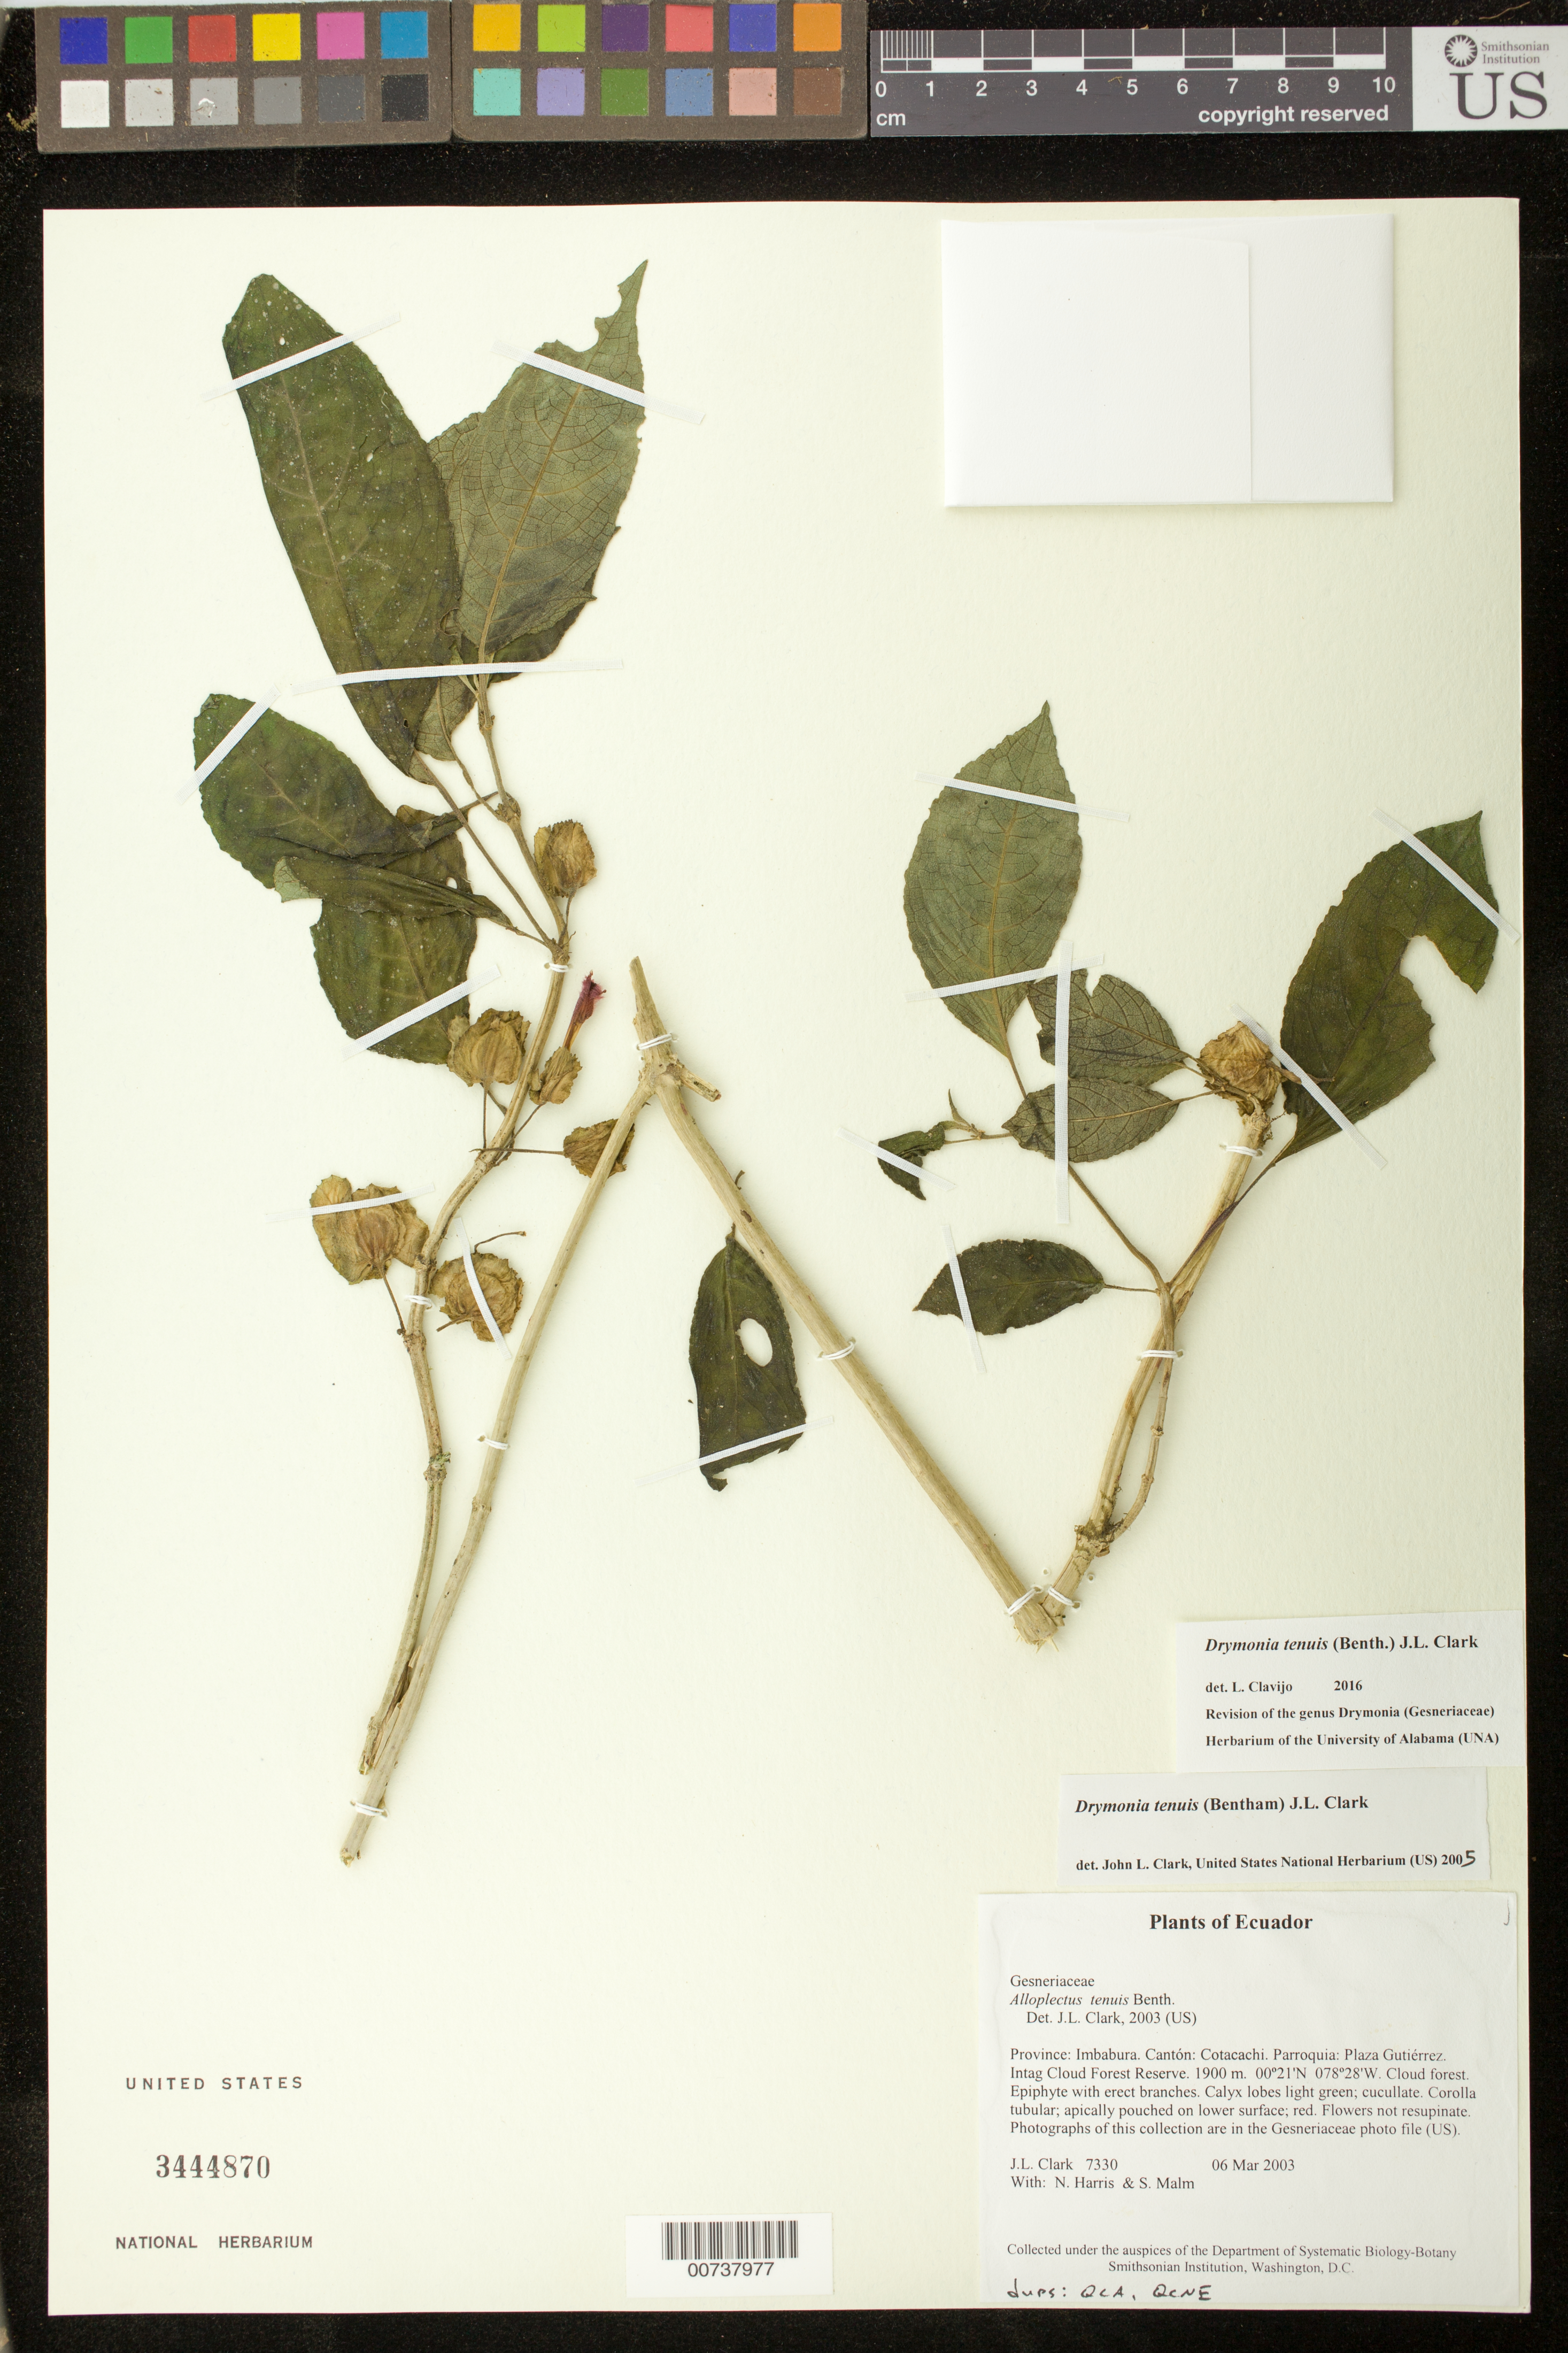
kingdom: Plantae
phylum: Tracheophyta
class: Magnoliopsida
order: Lamiales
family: Gesneriaceae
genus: Drymonia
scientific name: Drymonia tenuis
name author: (Benth.) J.L. Clark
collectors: J. L. Clark, N. Harris & S. Malm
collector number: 7330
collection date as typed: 06 Mar 2003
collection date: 2003-03-06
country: Ecuador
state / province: Imbabura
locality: Cotacachi. Parroquia: Plaza Gutiérrez. Intag Cloud Forest Reserve.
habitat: Cloud forest.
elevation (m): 1900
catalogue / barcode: US 3444870